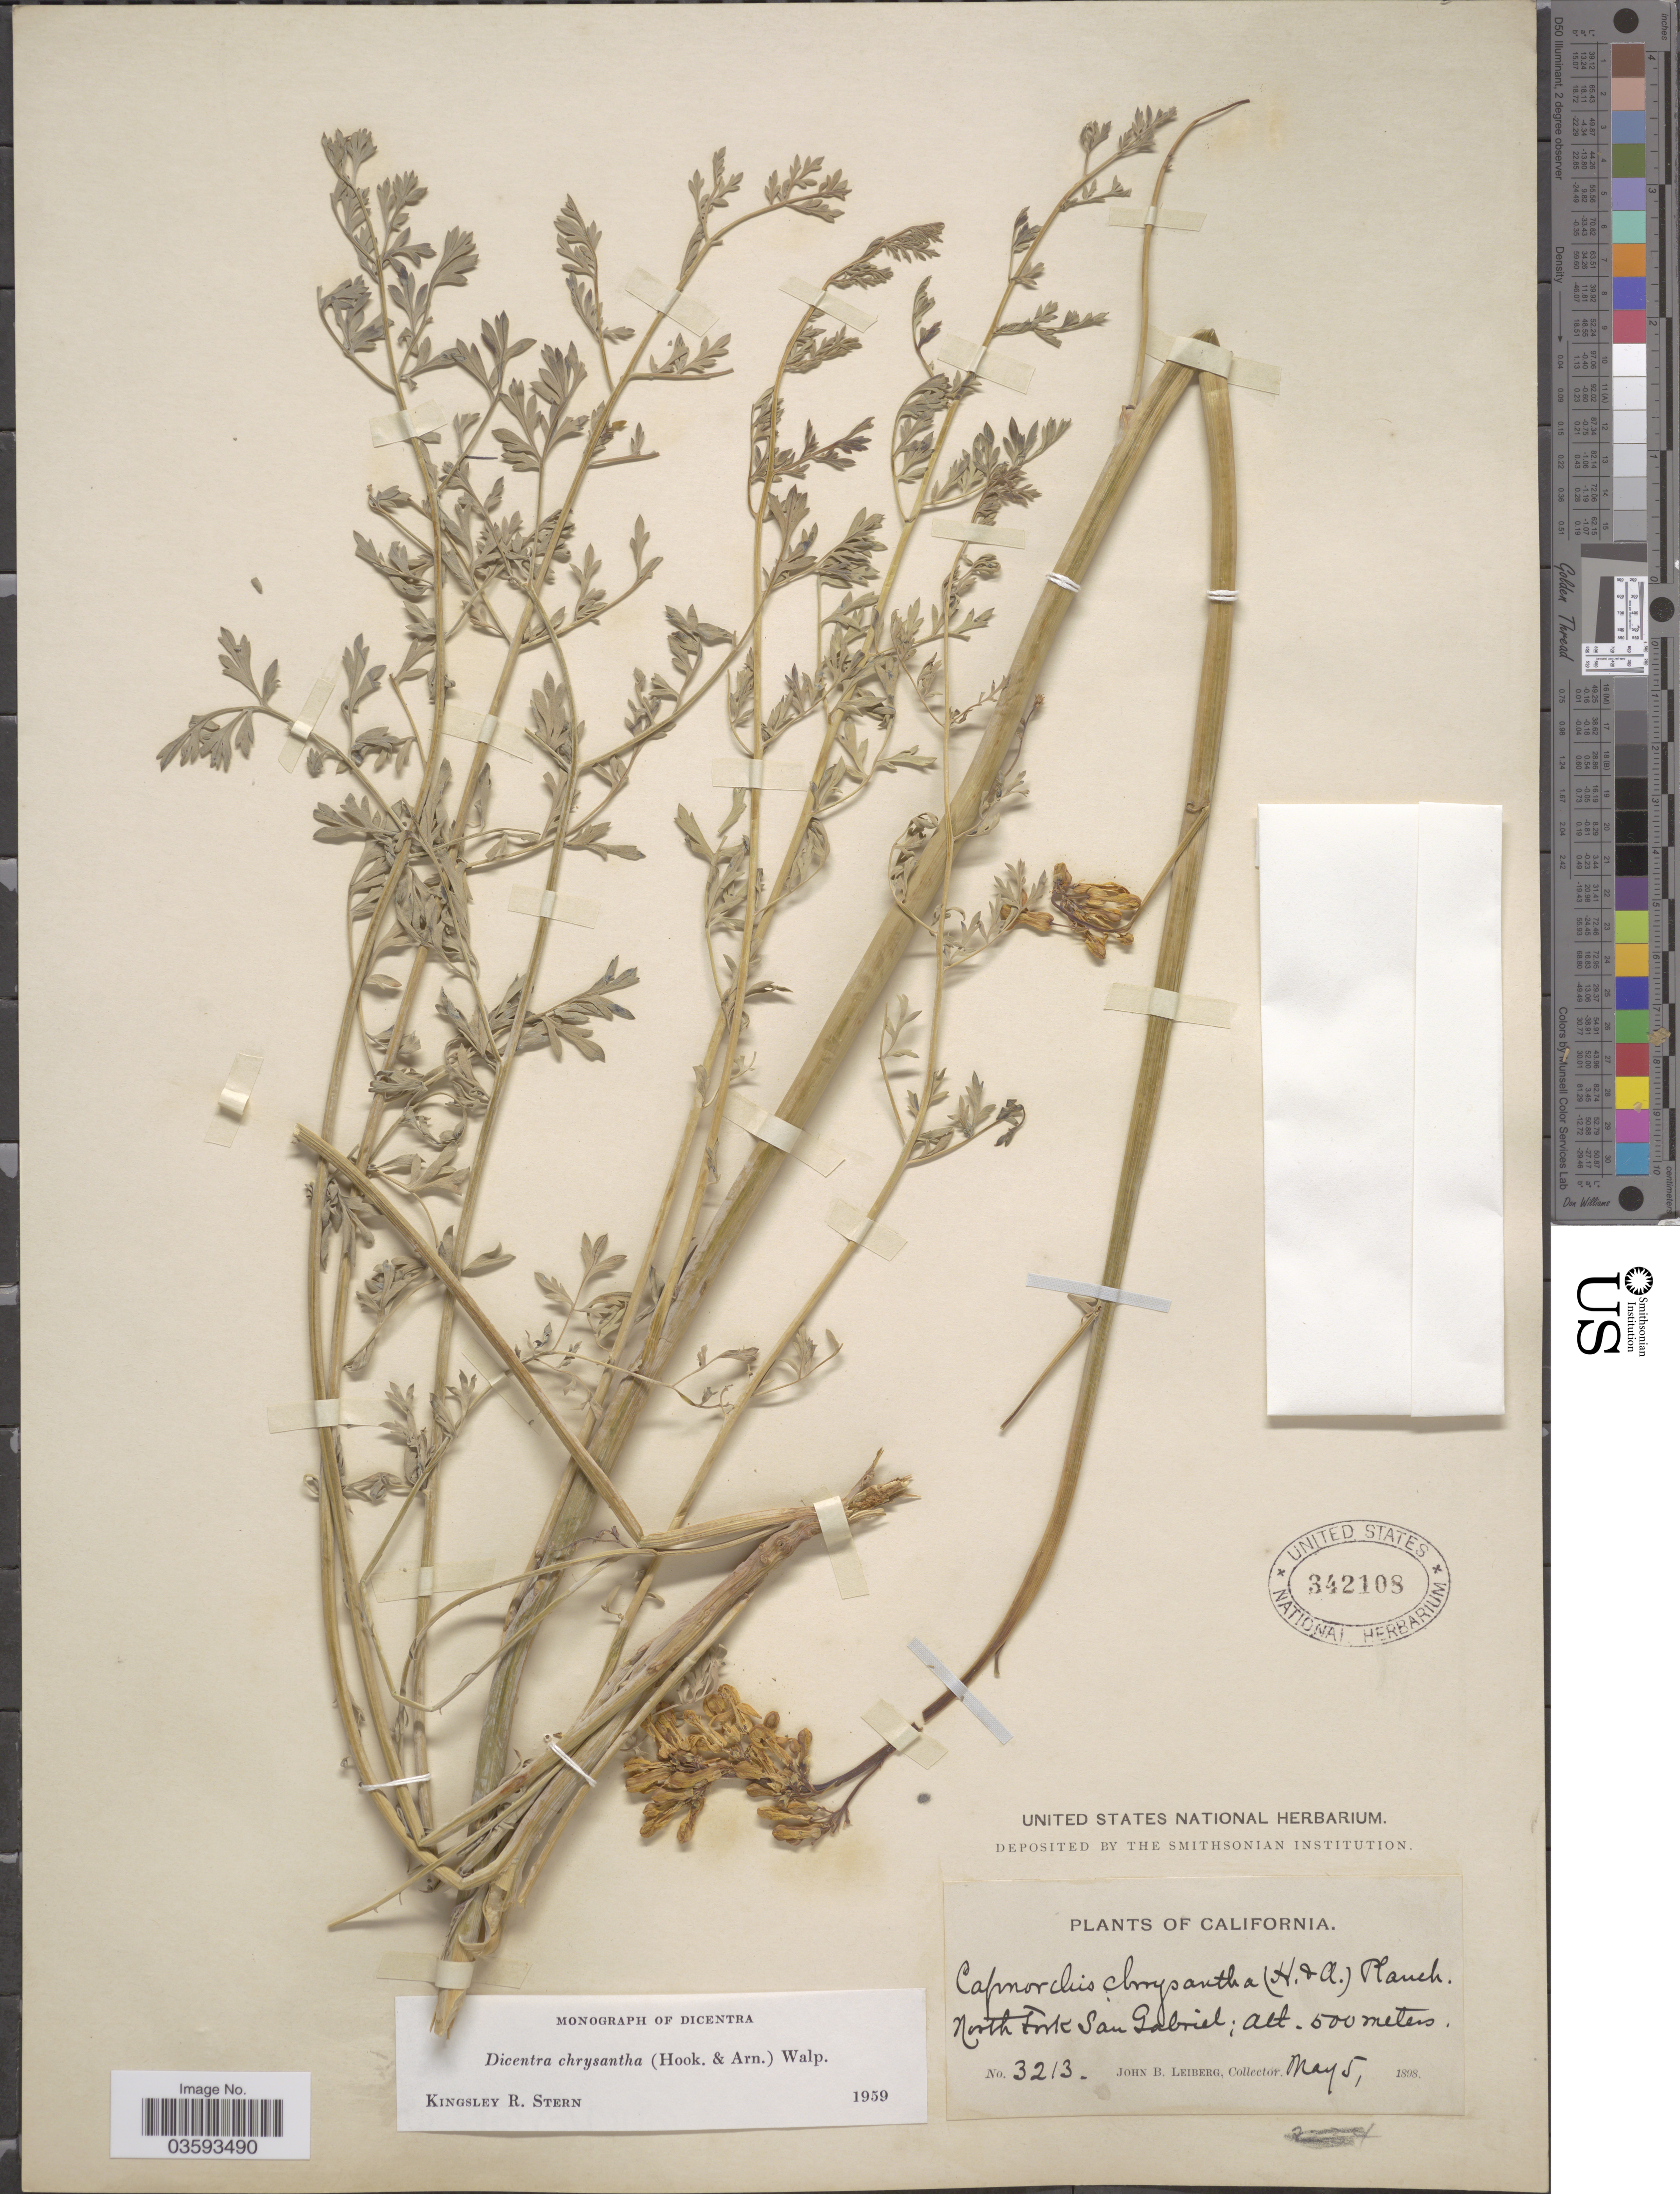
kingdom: Plantae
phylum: Tracheophyta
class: Magnoliopsida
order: Ranunculales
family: Papaveraceae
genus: Ehrendorferia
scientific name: Ehrendorferia chrysantha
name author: (Hook. & Arn.) Rylander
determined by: Strong, M. T., (US), Smithsonian Institution - National Museum of Natural History (UNITED STATES)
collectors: J. B. Leiberg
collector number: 3213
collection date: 1898-05-05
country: United States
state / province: California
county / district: Los Angeles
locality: North Fork San Gabriel.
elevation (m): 500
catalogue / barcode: US 342108